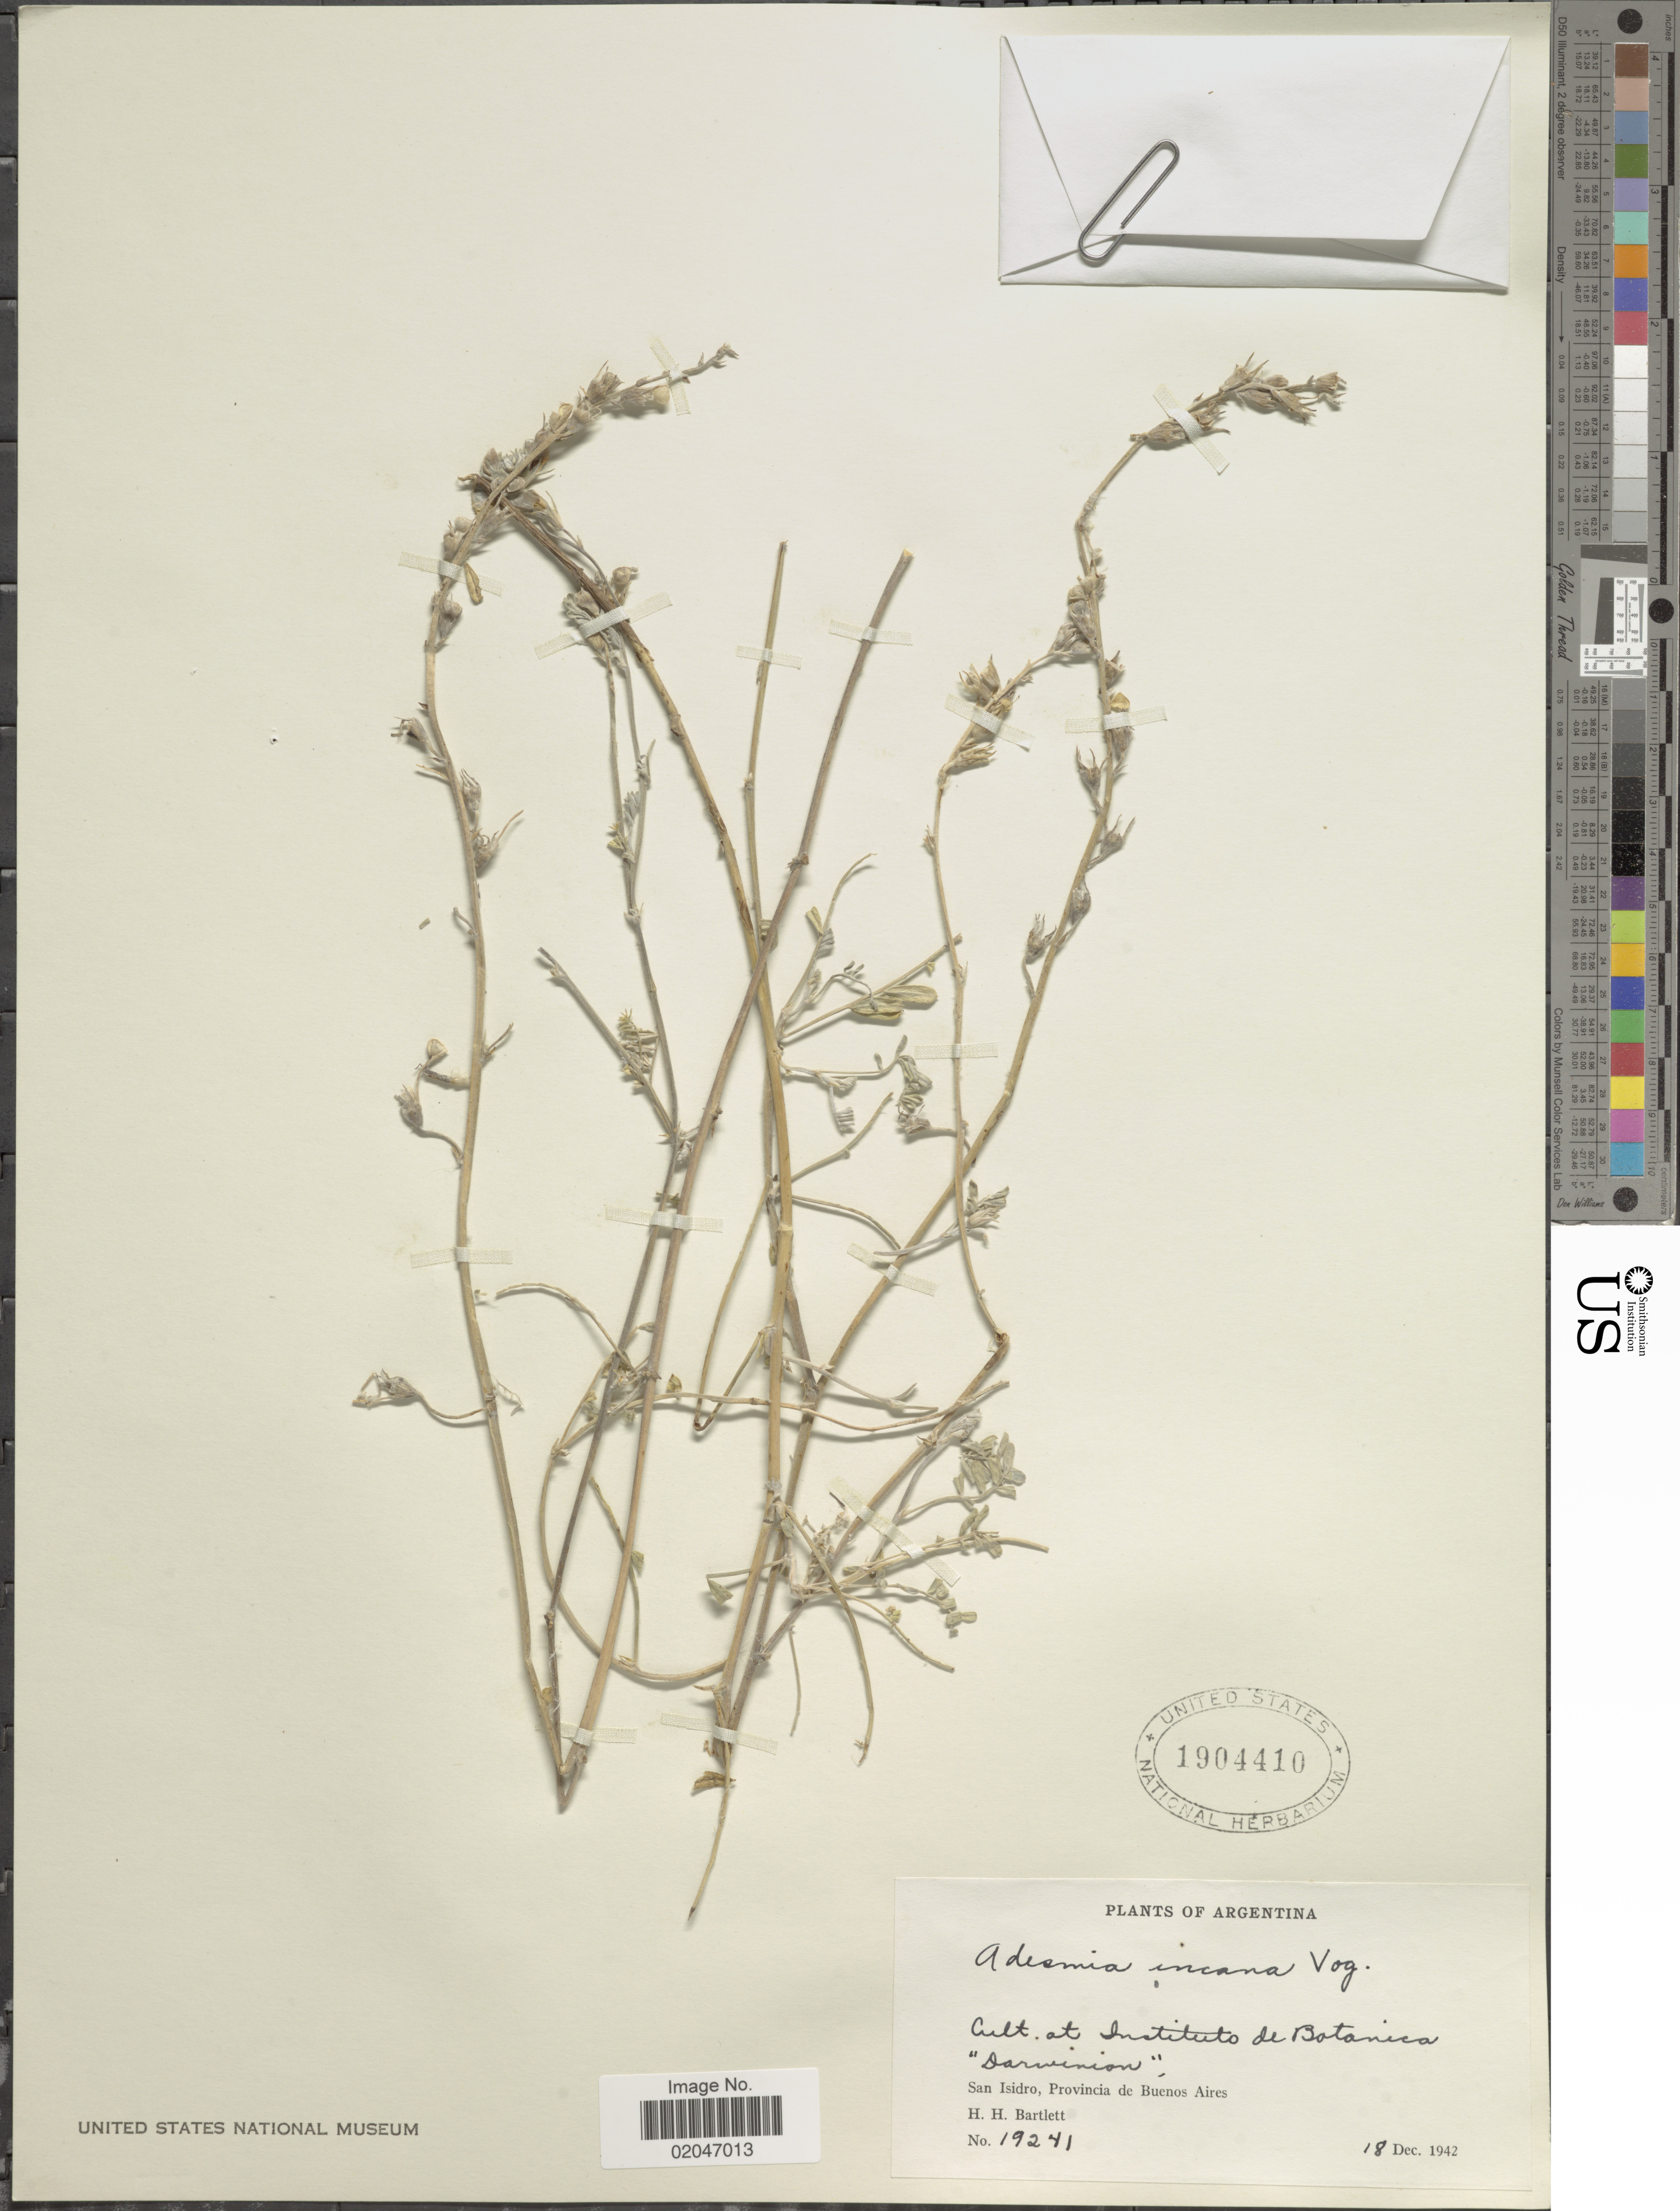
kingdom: Plantae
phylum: Tracheophyta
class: Magnoliopsida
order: Fabales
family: Fabaceae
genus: Adesmia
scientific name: Adesmia incana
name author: Vogel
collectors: H. H. Bartlett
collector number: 19241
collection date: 1942-12-18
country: Argentina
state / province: Buenos Aires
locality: Cult at Instituto de Botanica "Darwinion", San Isidro.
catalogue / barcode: US 1904410